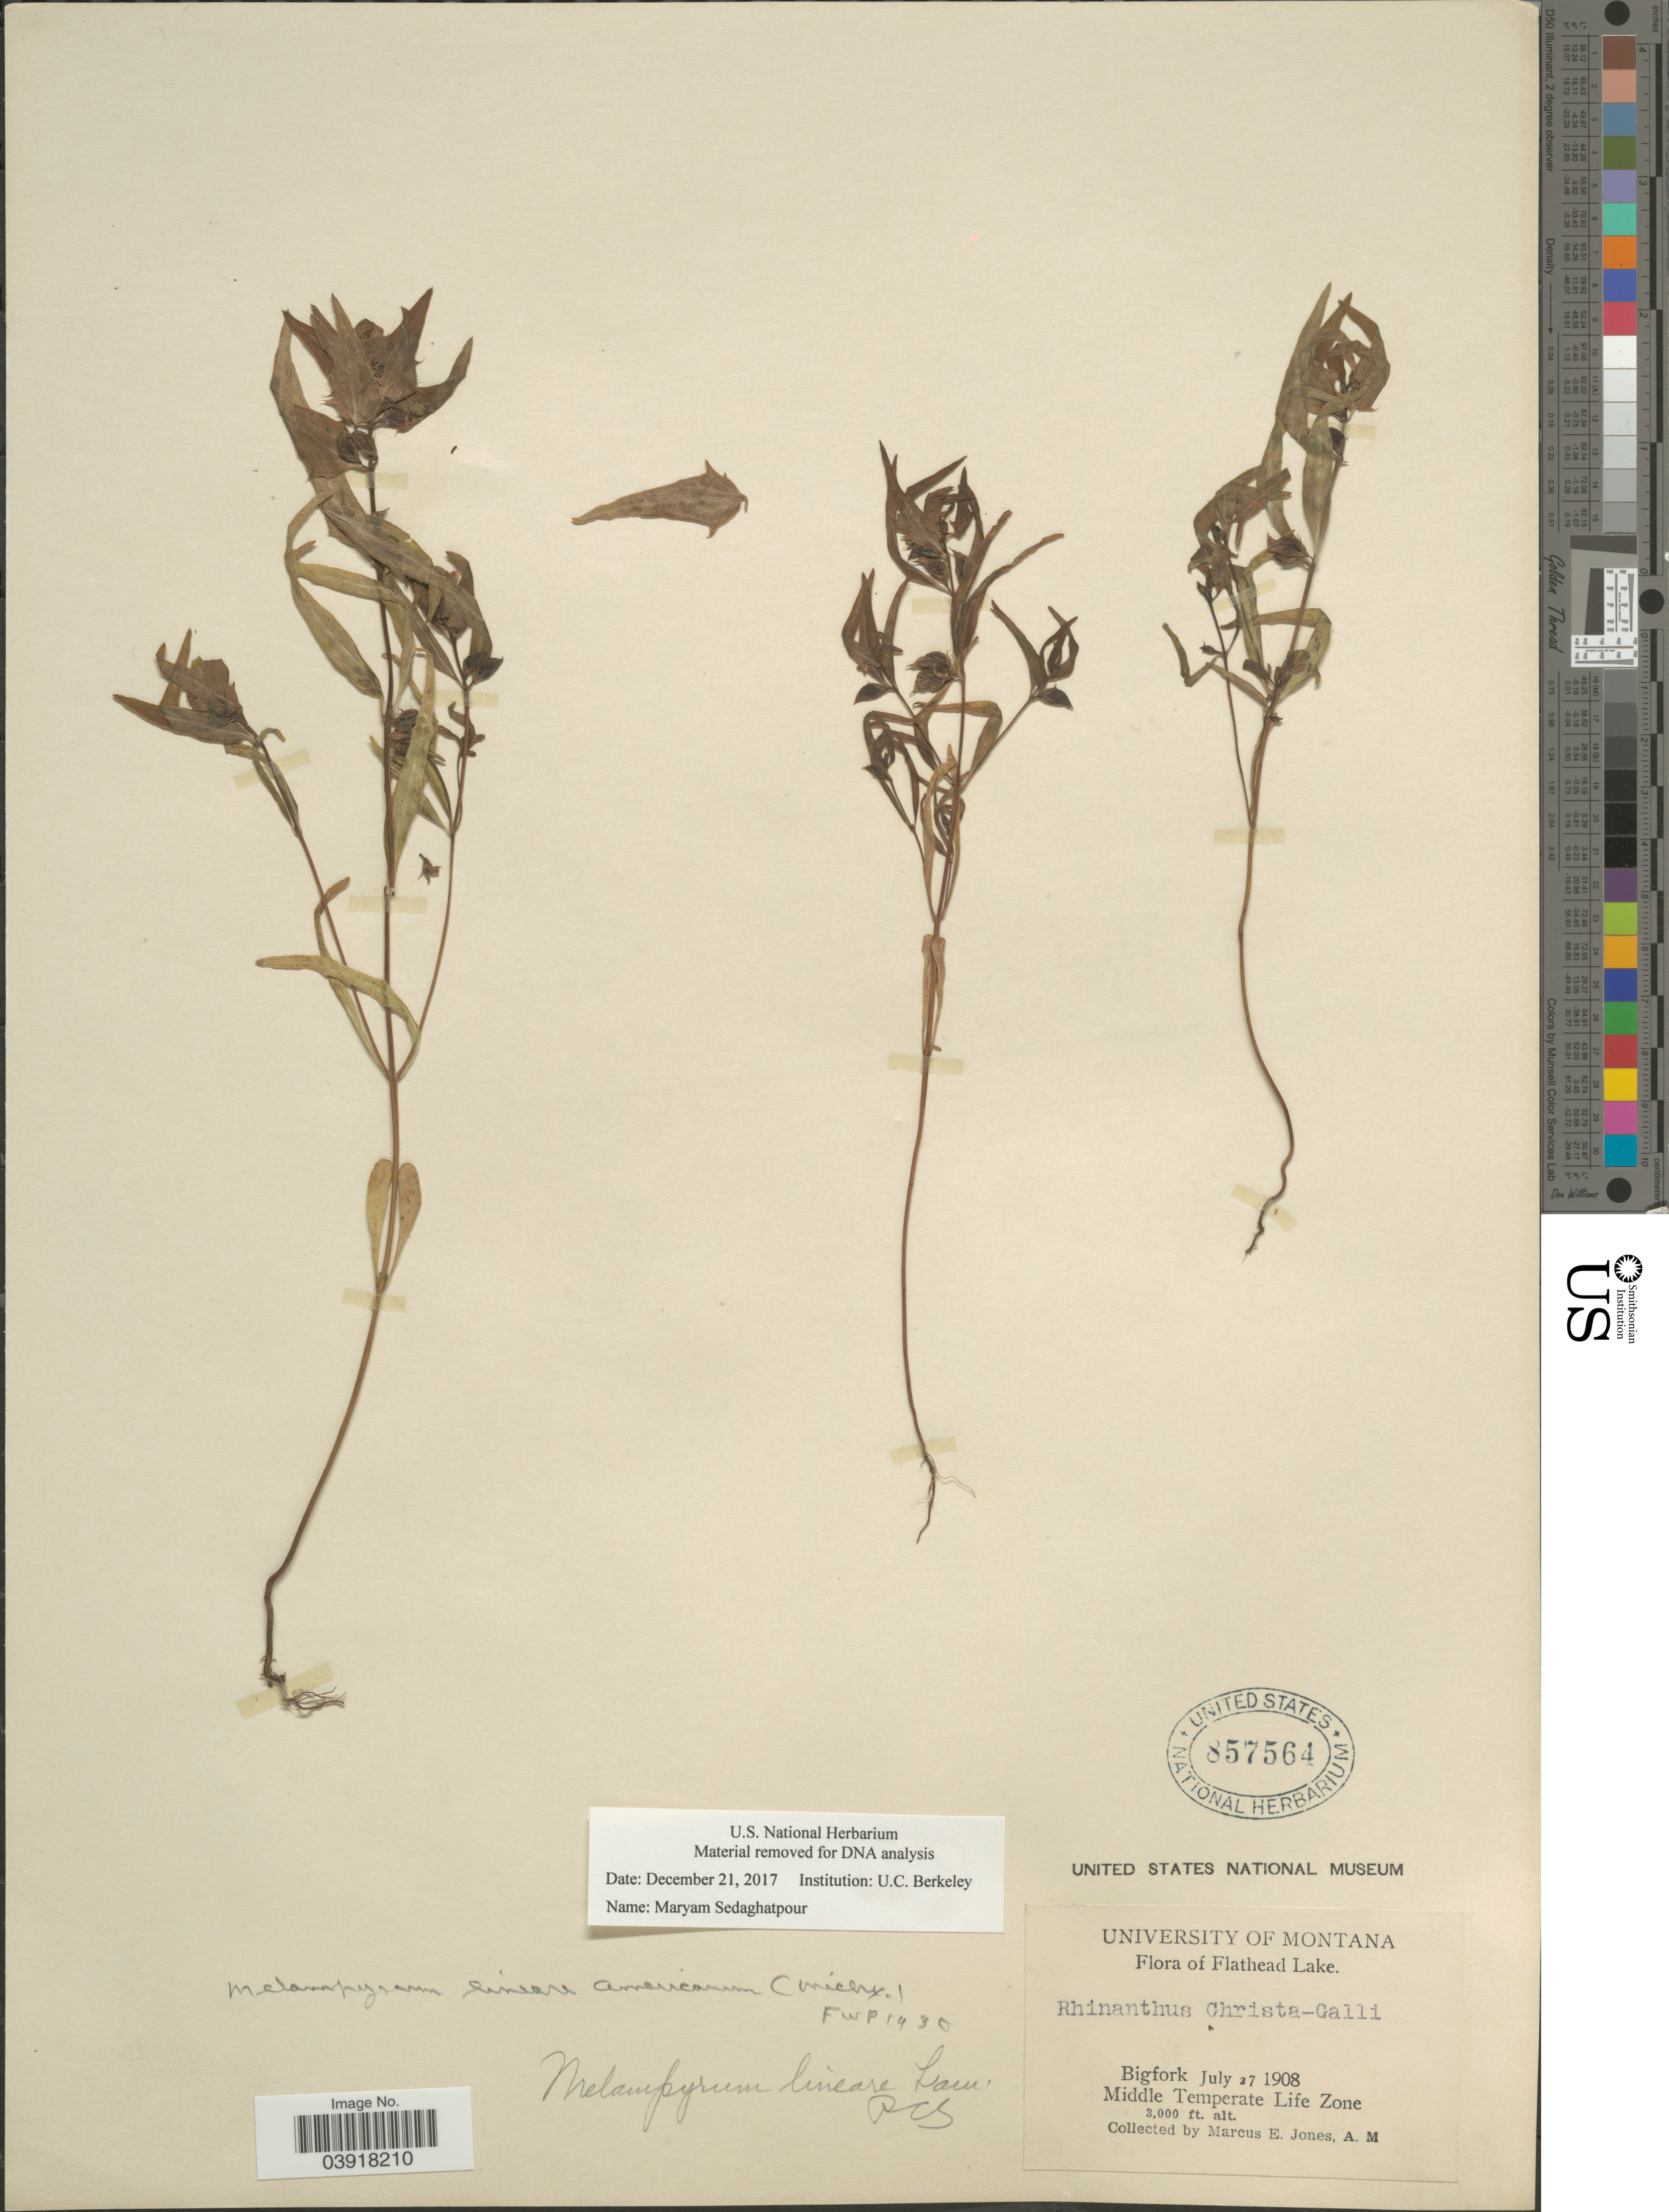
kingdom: Plantae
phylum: Tracheophyta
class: Magnoliopsida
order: Lamiales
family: Orobanchaceae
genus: Melampyrum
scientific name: Melampyrum lineare var. pectinatum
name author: (Pennell) Fernald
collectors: M. E. Jones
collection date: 1908-07-27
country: United States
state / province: Montana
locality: Flathead Lake. Bigfork. Middle Temperate Life Zone.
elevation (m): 914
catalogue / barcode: US 857564